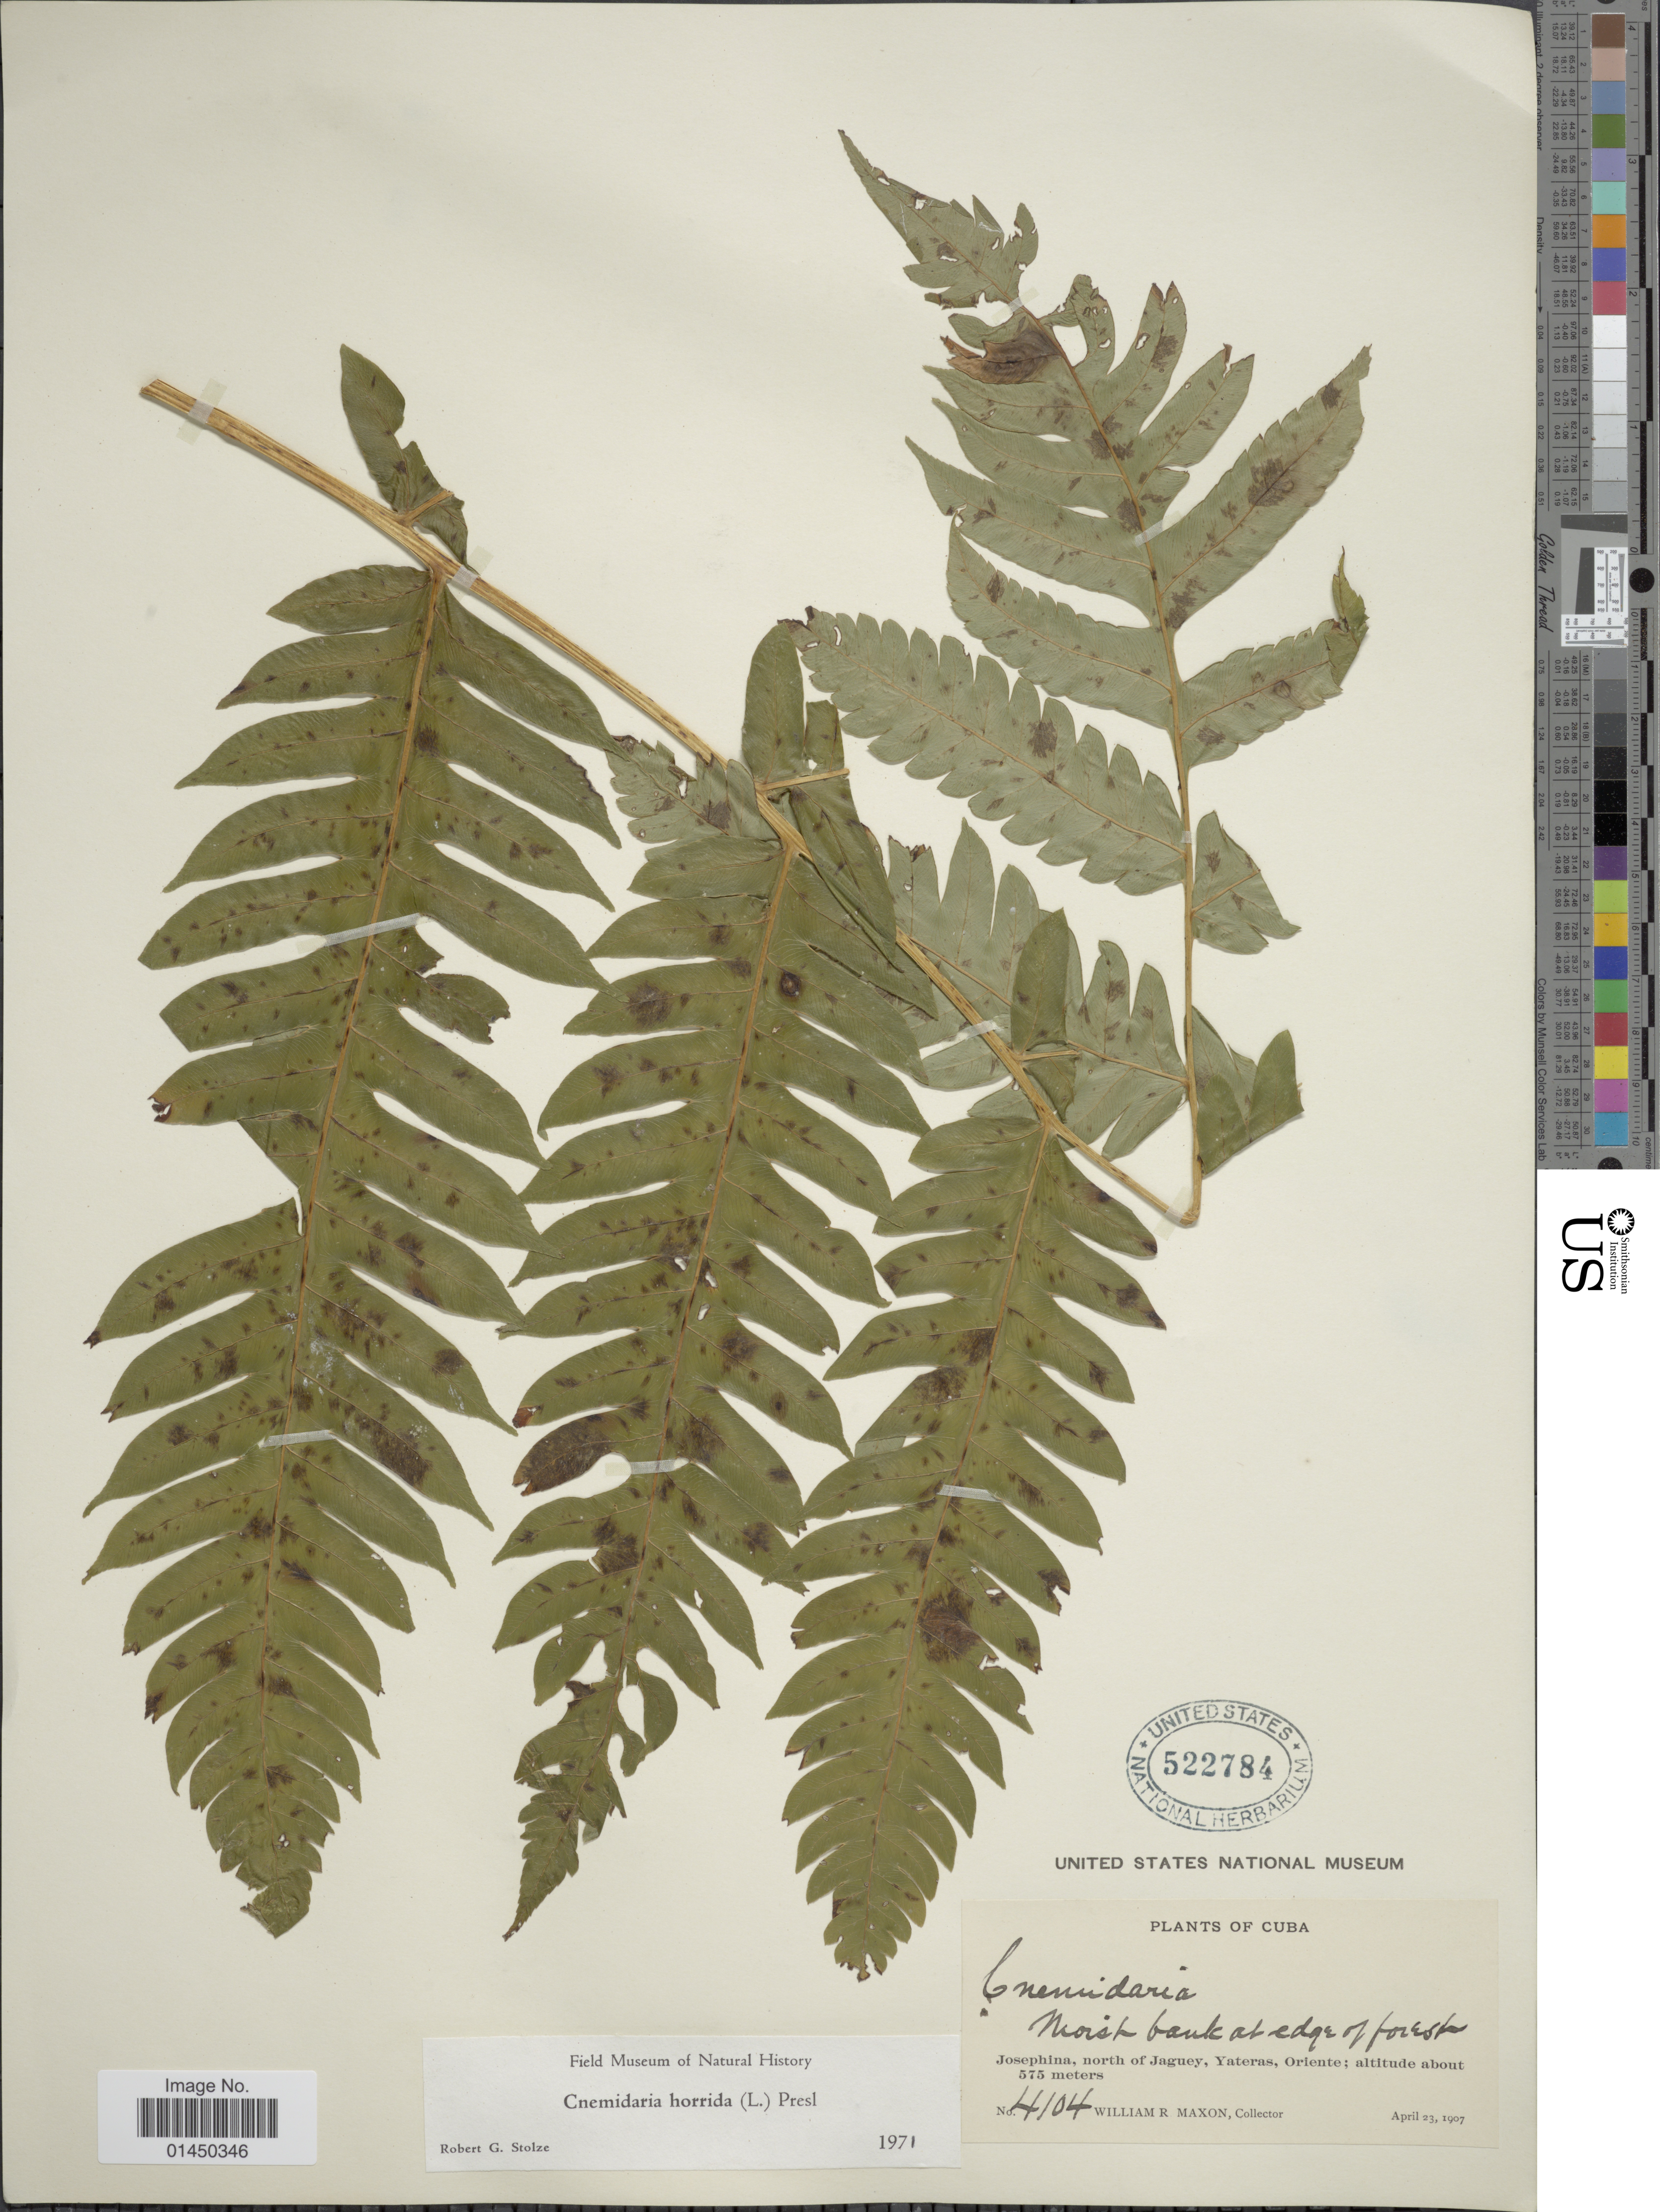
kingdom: Plantae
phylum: Tracheophyta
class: Polypodiopsida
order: Cyatheales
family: Cyatheaceae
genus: Cyathea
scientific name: Cyathea horrida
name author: (L.) Sm.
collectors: W. R. Maxon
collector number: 4104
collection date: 1907-04-23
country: Cuba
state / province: Oriente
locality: Moist bank at edge of forest, Josephina, north of Jaguey, Yateras.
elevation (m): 575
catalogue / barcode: US 522784